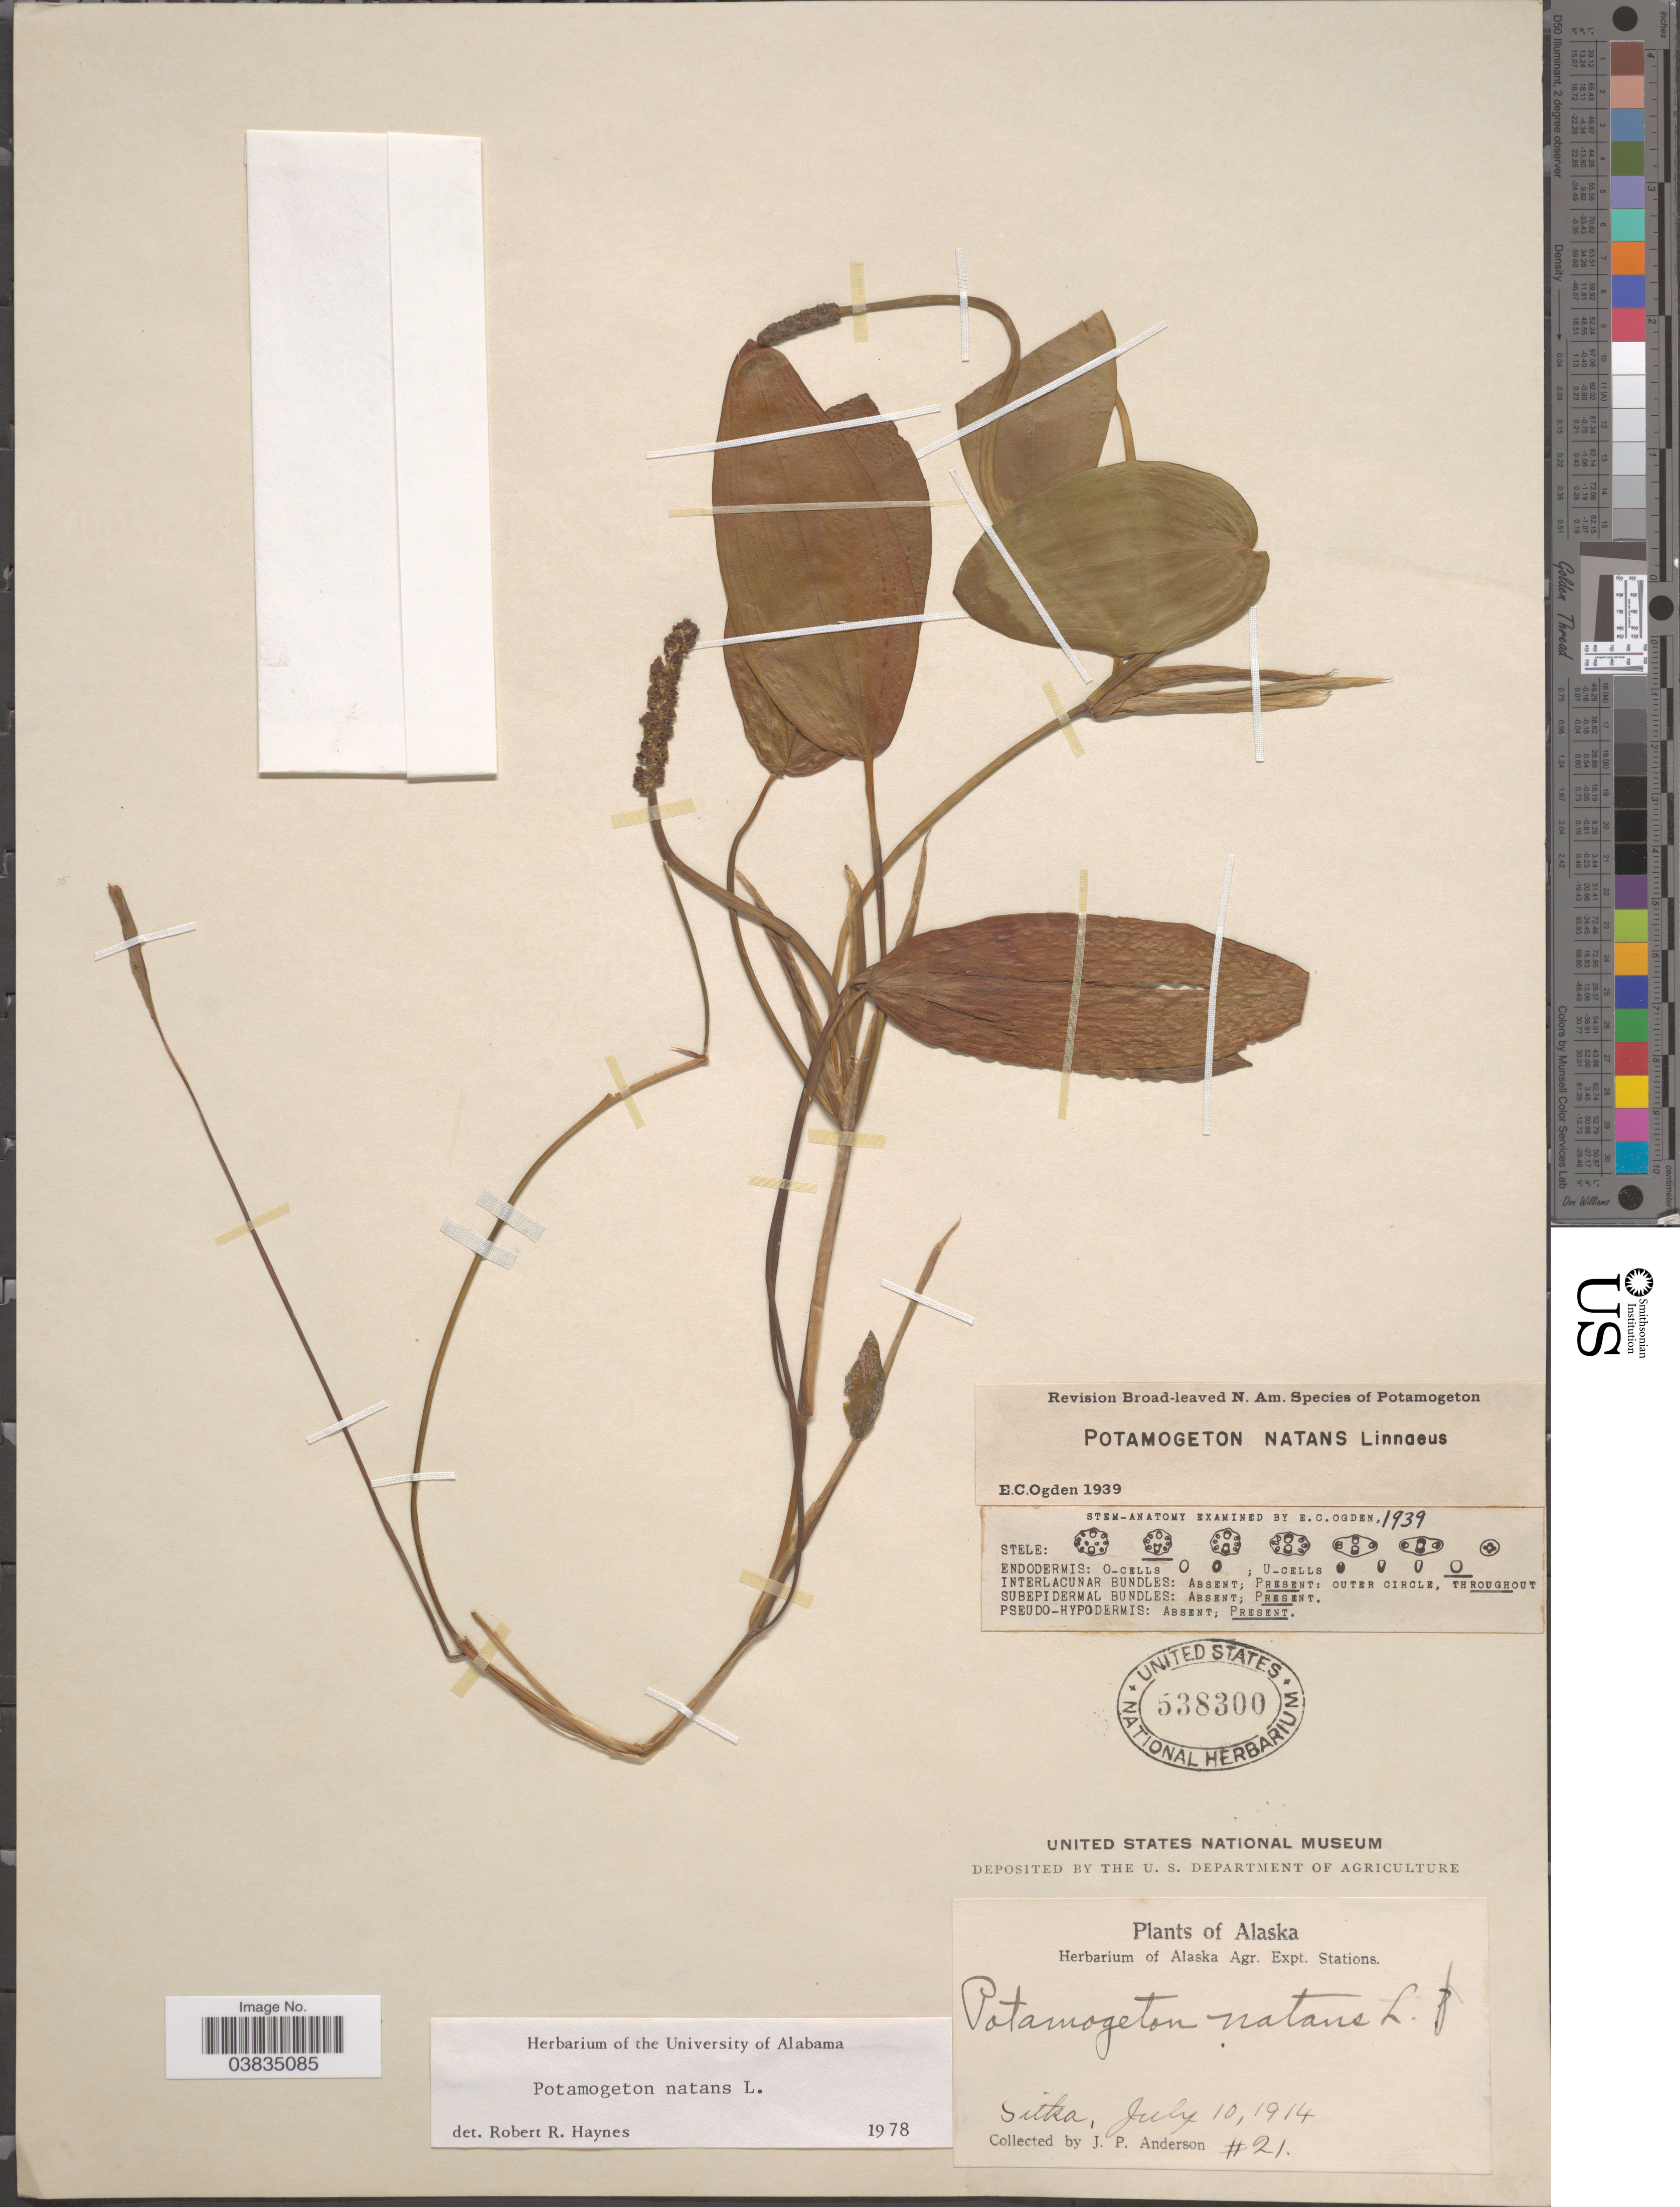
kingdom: Plantae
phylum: Tracheophyta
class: Liliopsida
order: Alismatales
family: Potamogetonaceae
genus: Potamogeton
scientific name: Potamogeton natans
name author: L.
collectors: J. P. Anderson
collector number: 21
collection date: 1914-07-10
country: United States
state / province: Alaska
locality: Sitka.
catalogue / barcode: US 538300